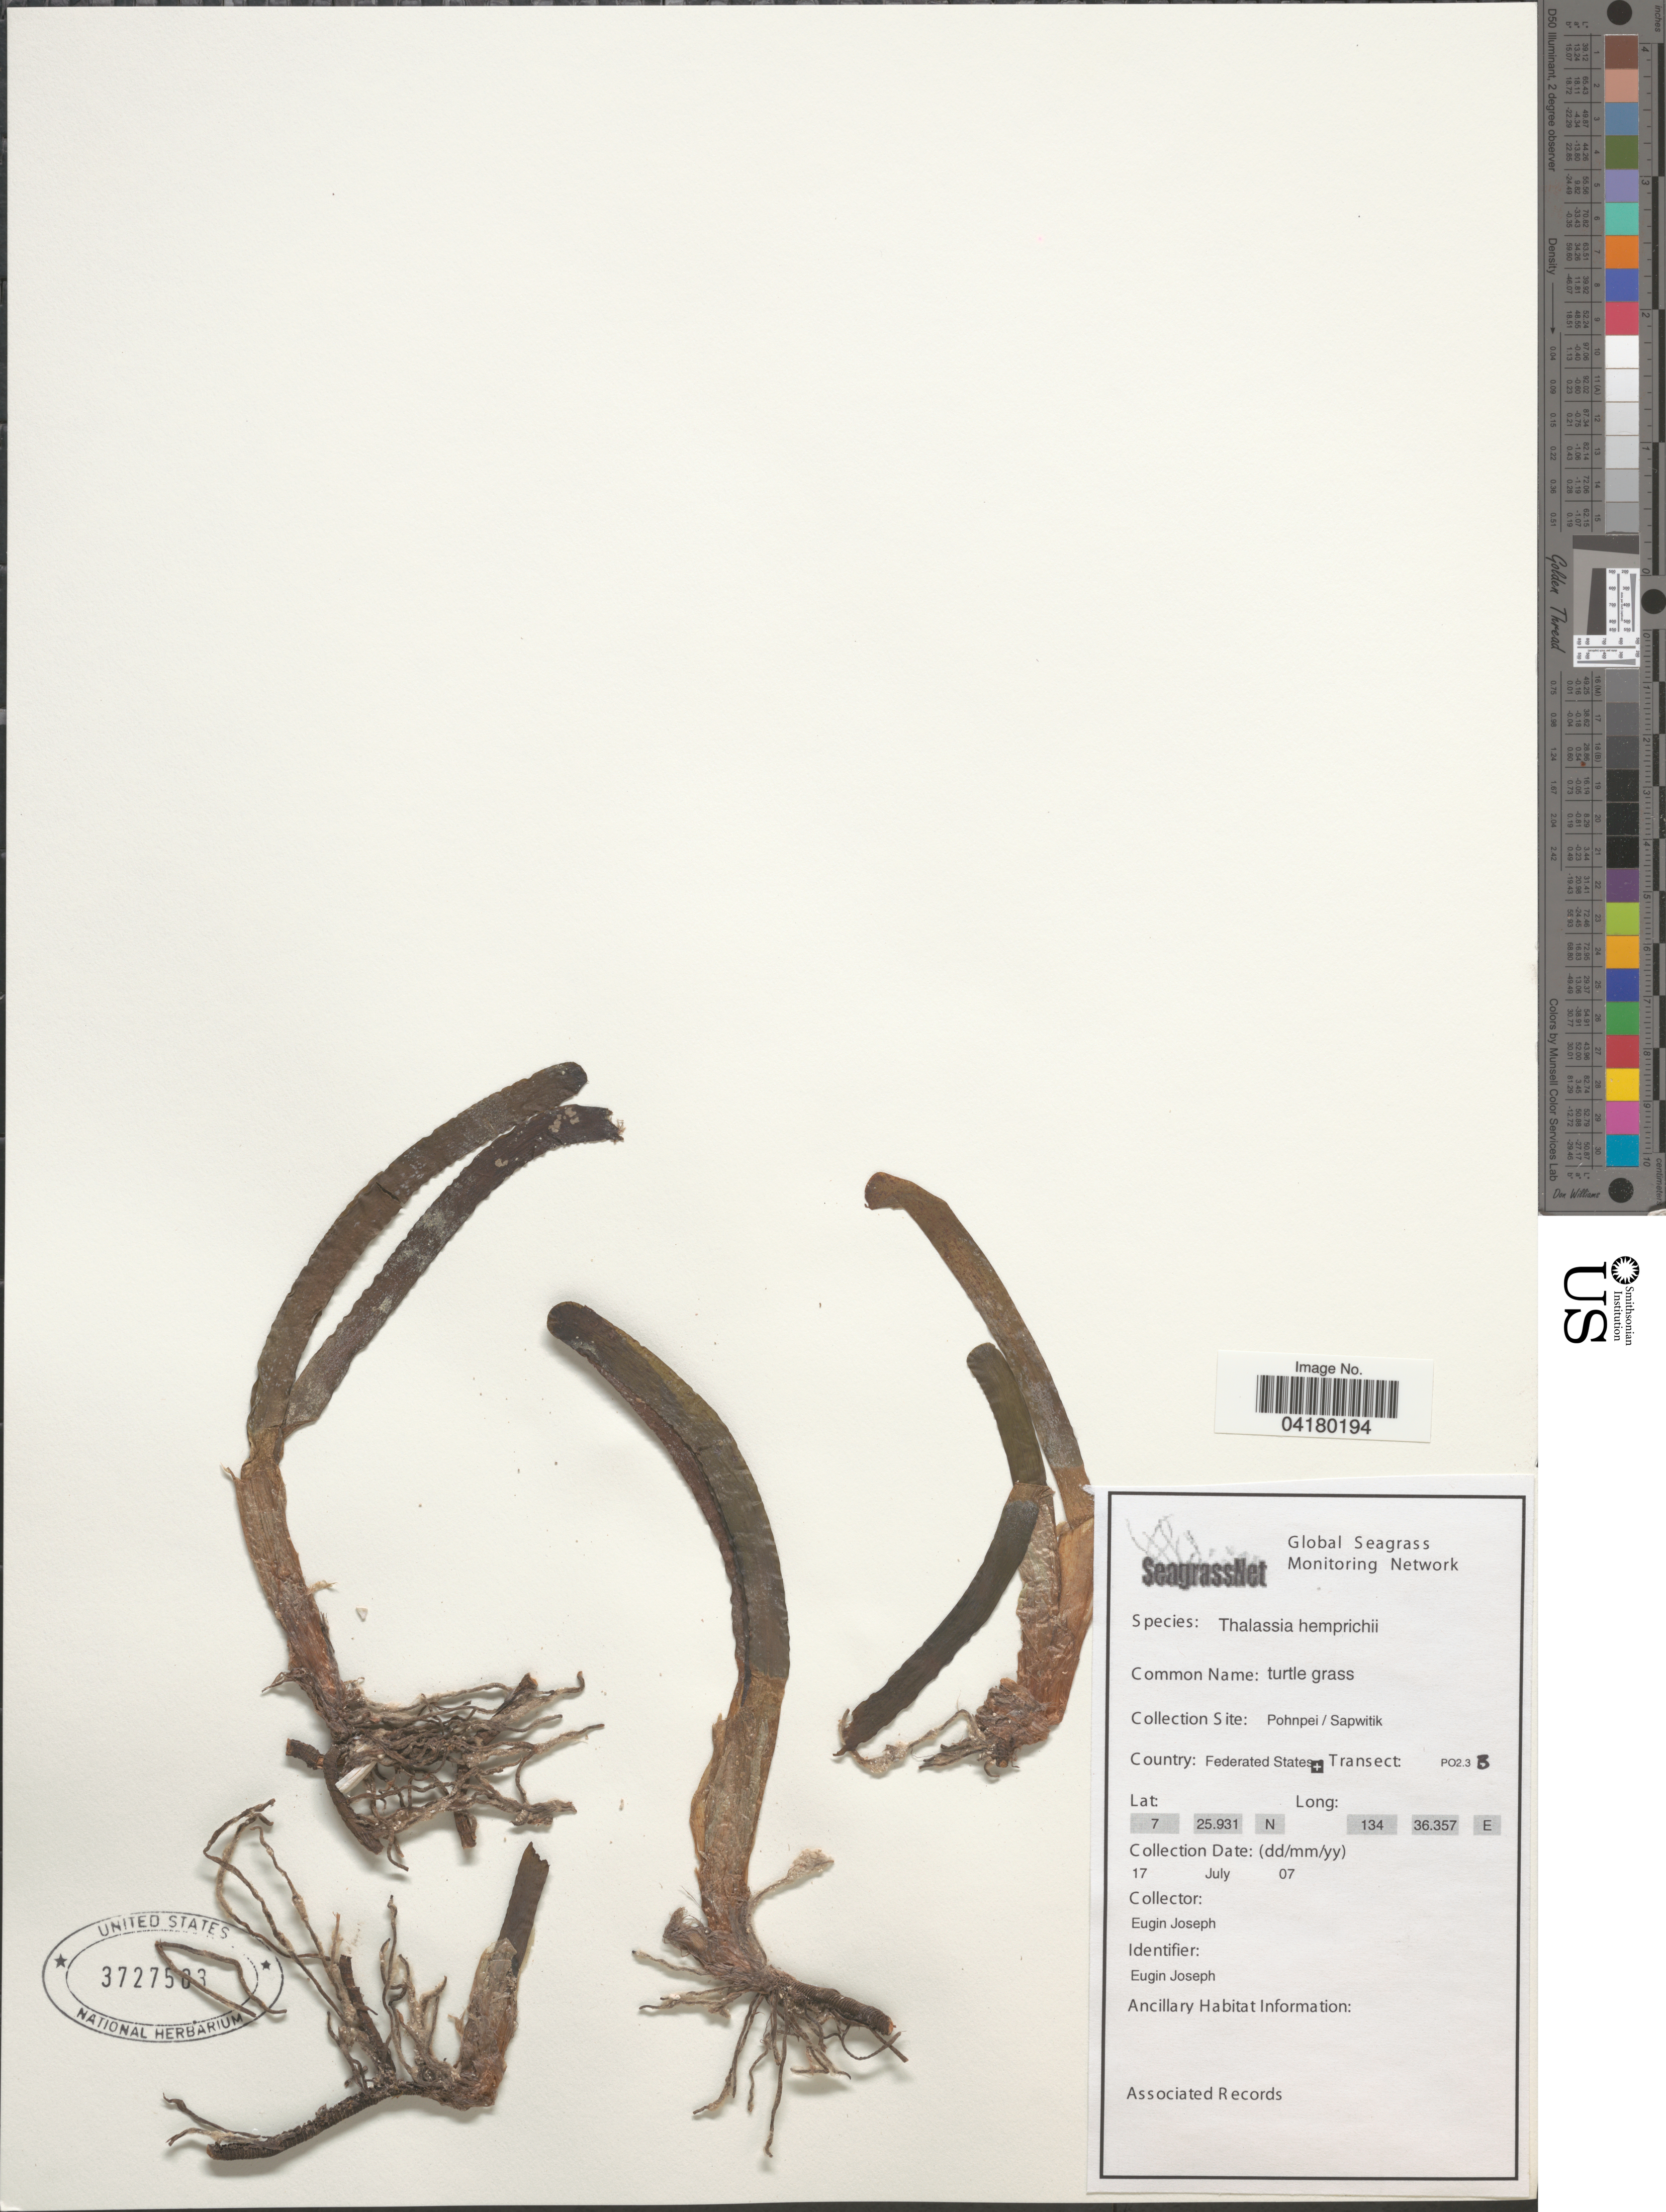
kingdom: Plantae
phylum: Tracheophyta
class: Liliopsida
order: Alismatales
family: Hydrocharitaceae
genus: Thalassia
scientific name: Thalassia hemprichii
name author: Asch.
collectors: E. Joseph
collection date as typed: Transcribed d/m/y: 17/7/7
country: Micronesia, Federated States of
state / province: Pohnpei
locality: Collection Site: Sapwitik. Country: Federated States. Transect: PO2.3B.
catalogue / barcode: US 3727503